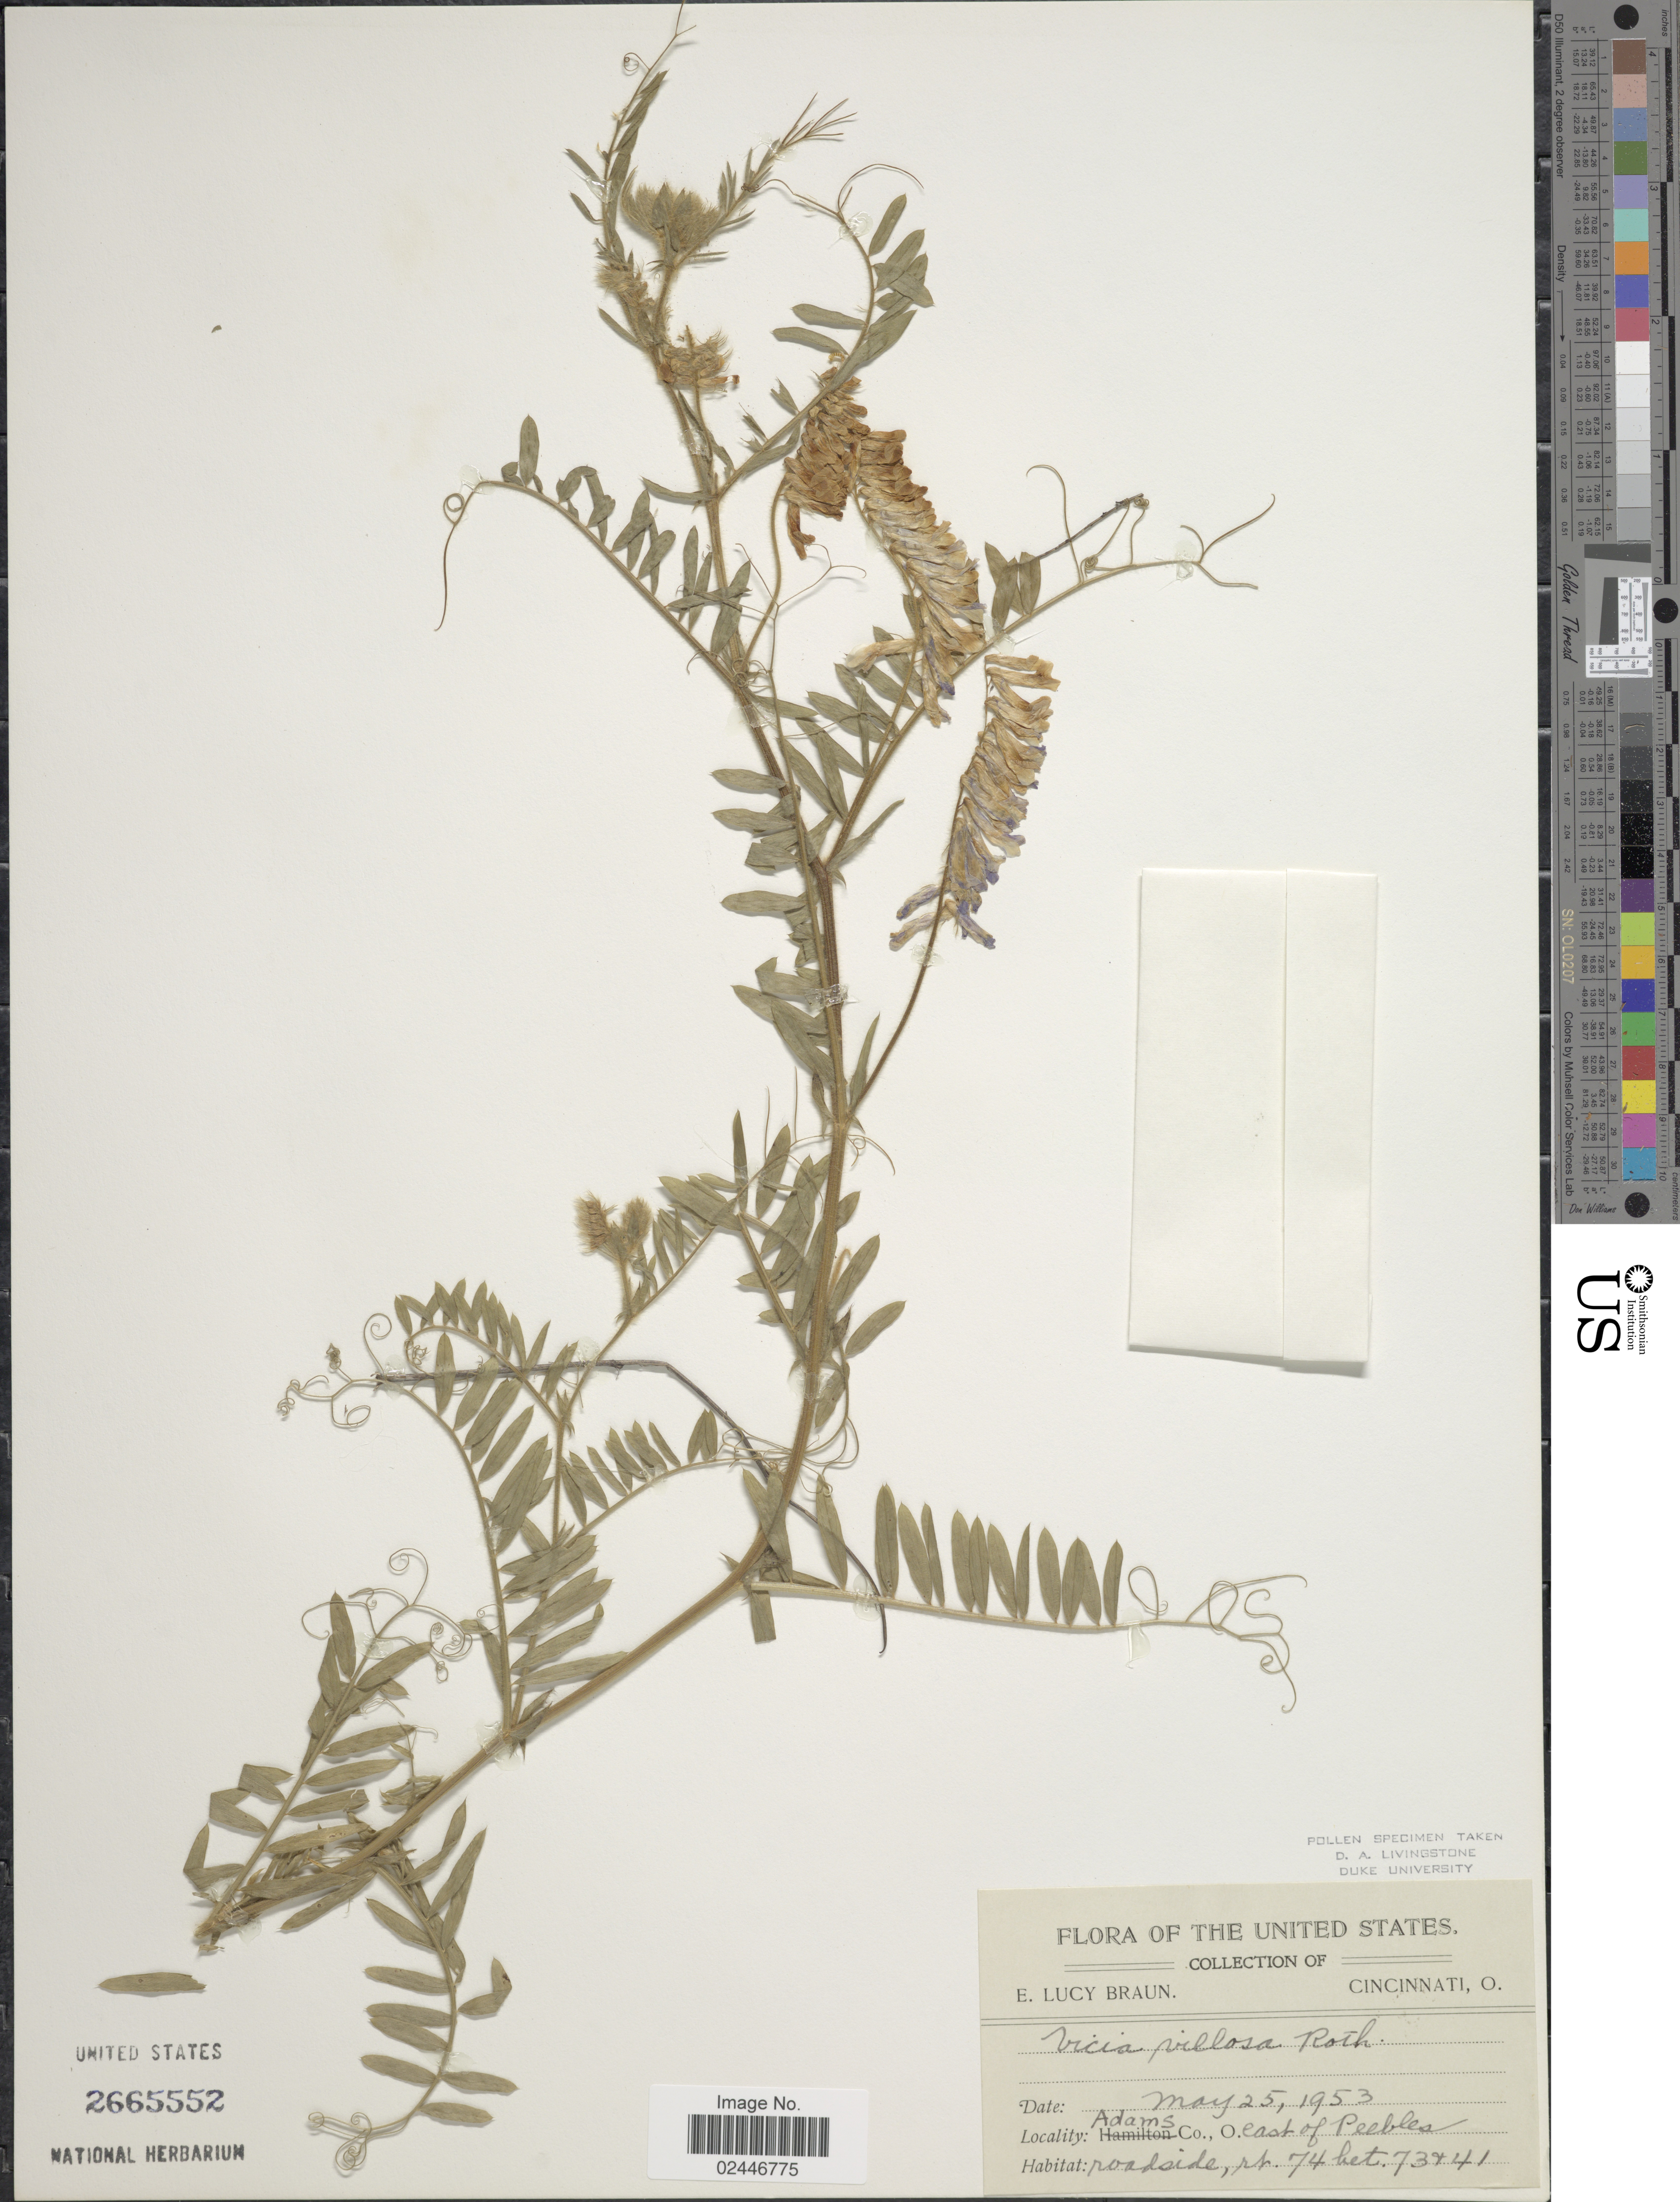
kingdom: Plantae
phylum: Tracheophyta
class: Magnoliopsida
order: Fabales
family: Fabaceae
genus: Vicia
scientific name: Vicia villosa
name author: Roth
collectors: E. L. Braun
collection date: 1953-05-25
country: United States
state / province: Ohio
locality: Adams Co., East of Peebles, roadside, rt. 74 bet. 73 + 41.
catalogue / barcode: US 2665552